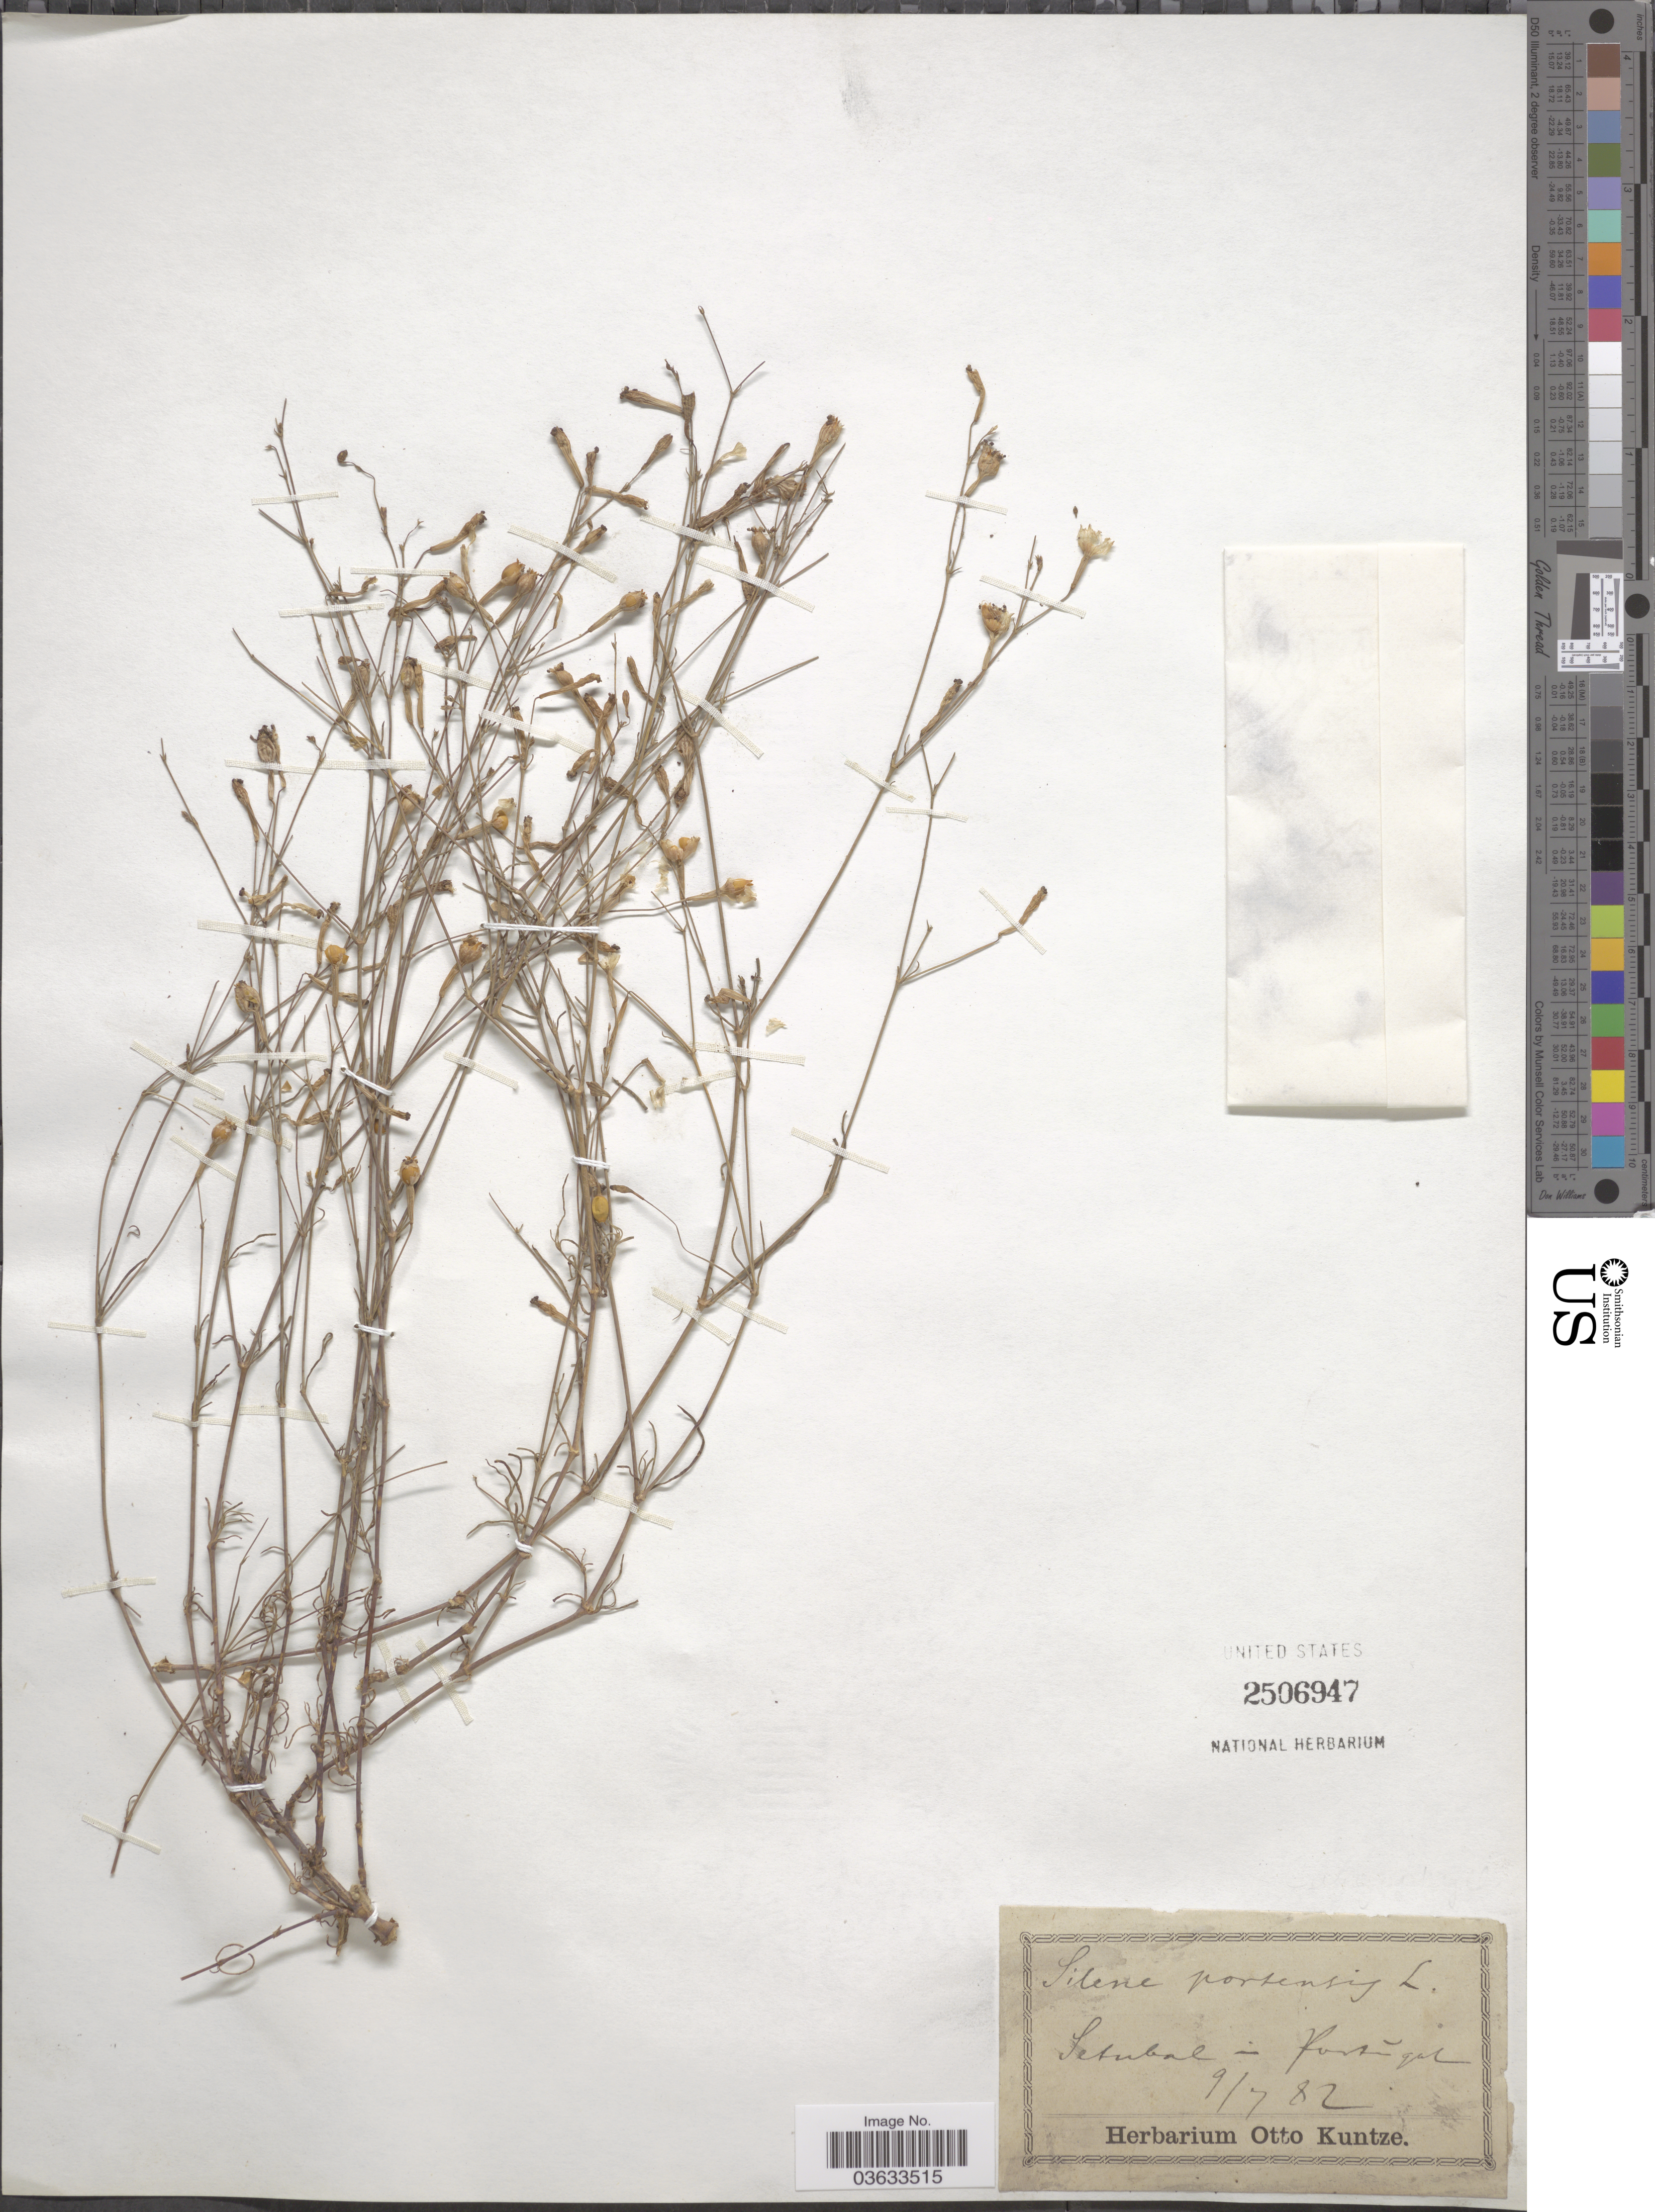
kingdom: Plantae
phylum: Tracheophyta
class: Magnoliopsida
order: Caryophyllales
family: Caryophyllaceae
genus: Silene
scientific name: Silene portensis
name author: L.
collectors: ex herb. Otto Kuntze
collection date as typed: Transcribed d/m/y: 9/7/82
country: Portugal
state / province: Setubal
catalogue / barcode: US 2506947